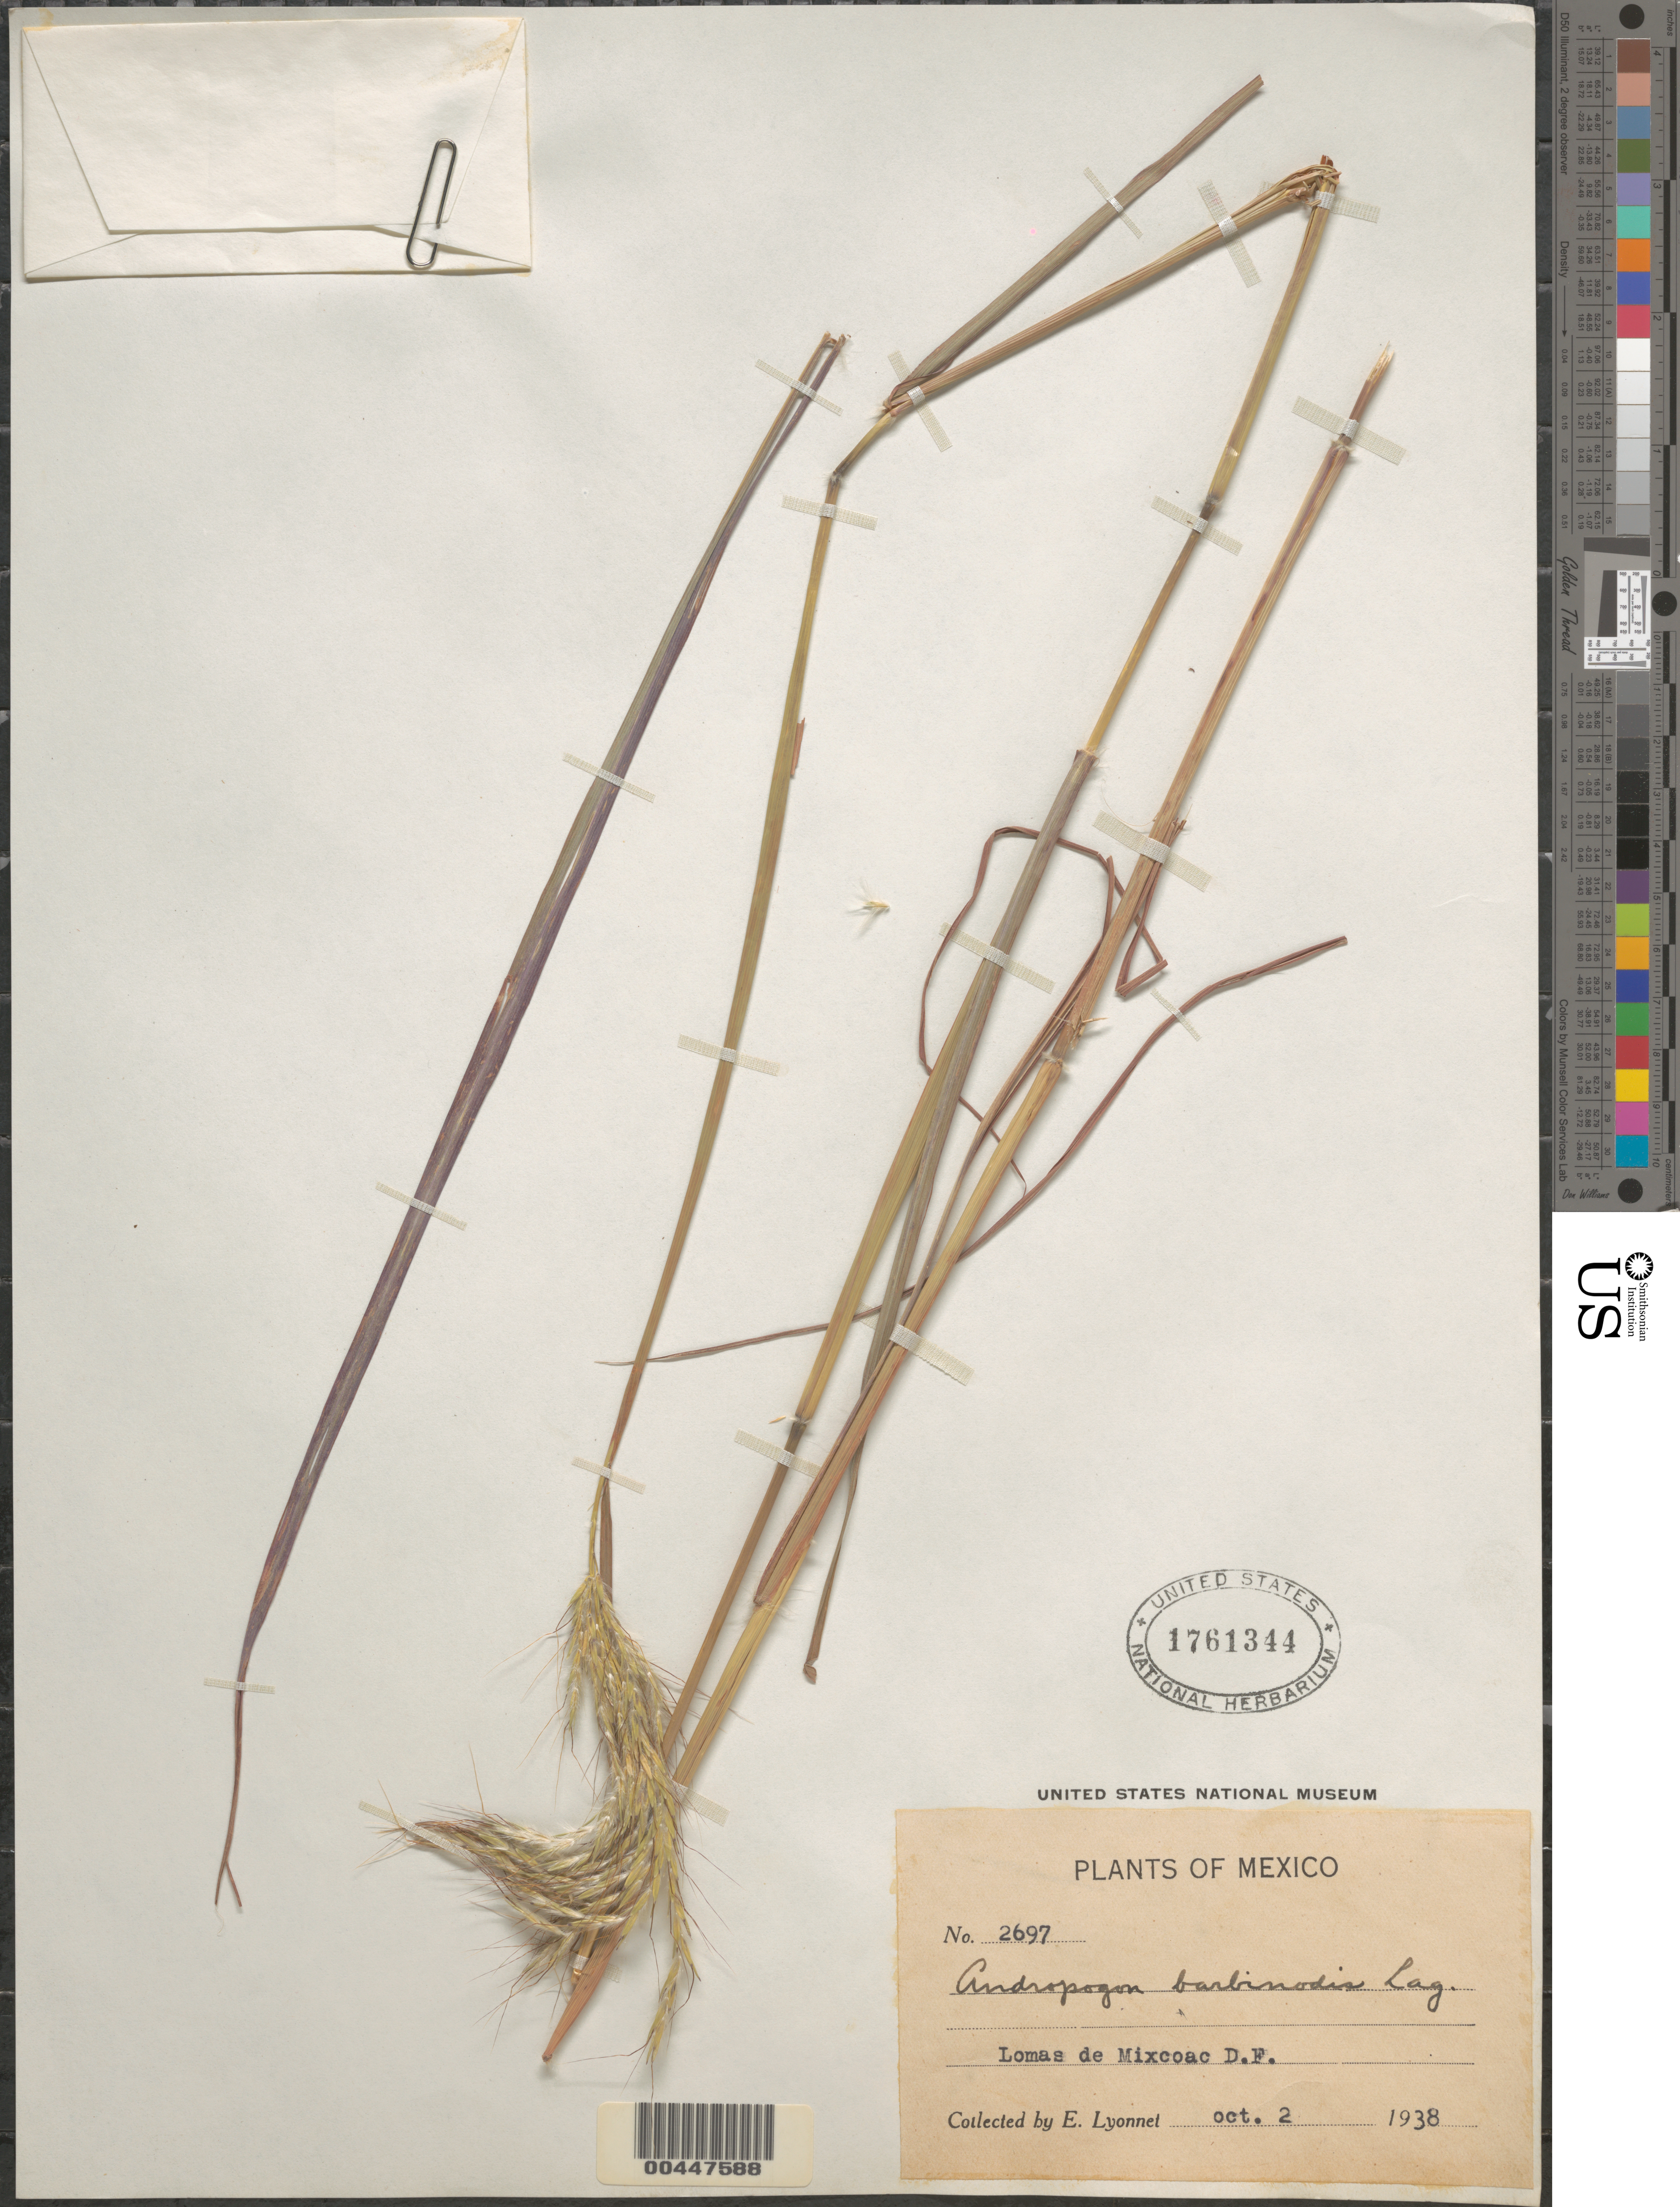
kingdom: Plantae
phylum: Tracheophyta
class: Liliopsida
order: Poales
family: Poaceae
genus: Andropogon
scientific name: Andropogon barbinodis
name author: Lag.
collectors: Bro. E. Lyonnet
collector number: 2697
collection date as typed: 2 Oct 1938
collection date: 1938-10-02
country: Mexico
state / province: Distrito Federal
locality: Lomas de Mixcoac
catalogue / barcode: US 1761344